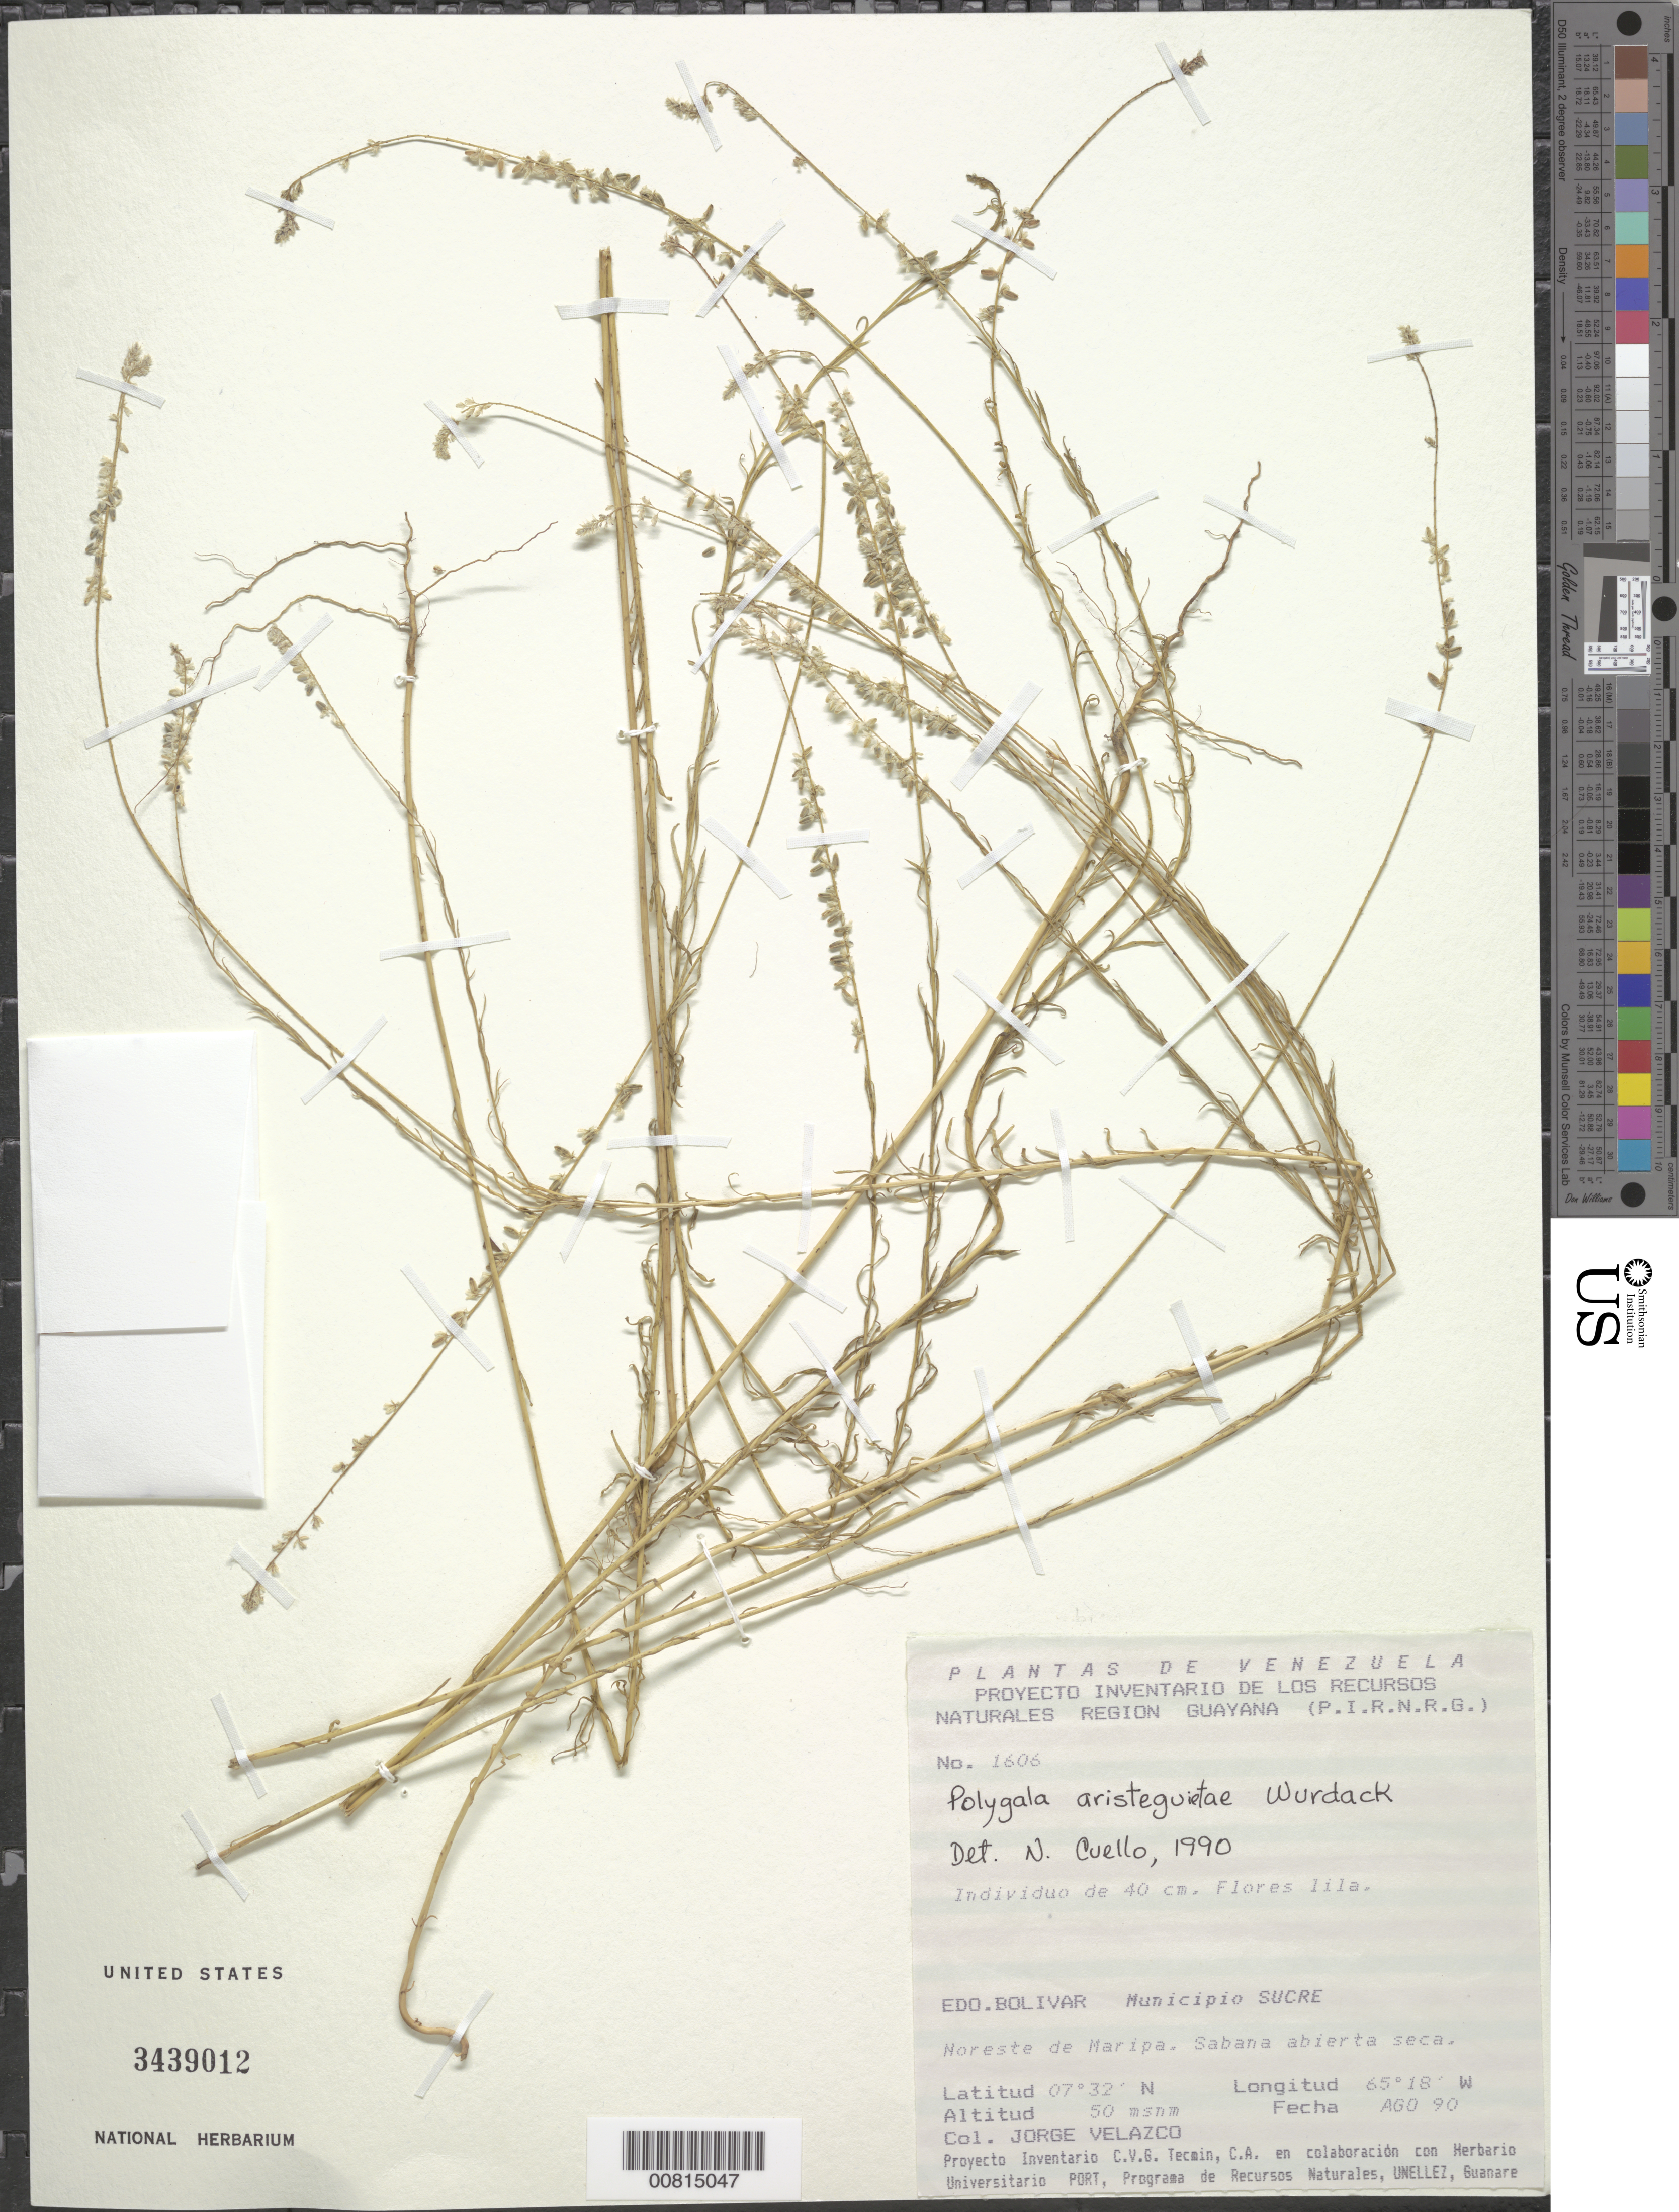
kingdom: Plantae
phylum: Tracheophyta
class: Magnoliopsida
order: Fabales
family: Polygalaceae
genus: Polygala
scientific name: Polygala aristeguietae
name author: Wurdack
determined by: Cuello, Nidia L.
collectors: J. Velazco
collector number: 1606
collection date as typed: Aug-90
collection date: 1990-08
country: Venezuela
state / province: Bolívar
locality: Mun. Sucre, NE de Maripa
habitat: Sabana abierta seca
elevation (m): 50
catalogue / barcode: US 3439012